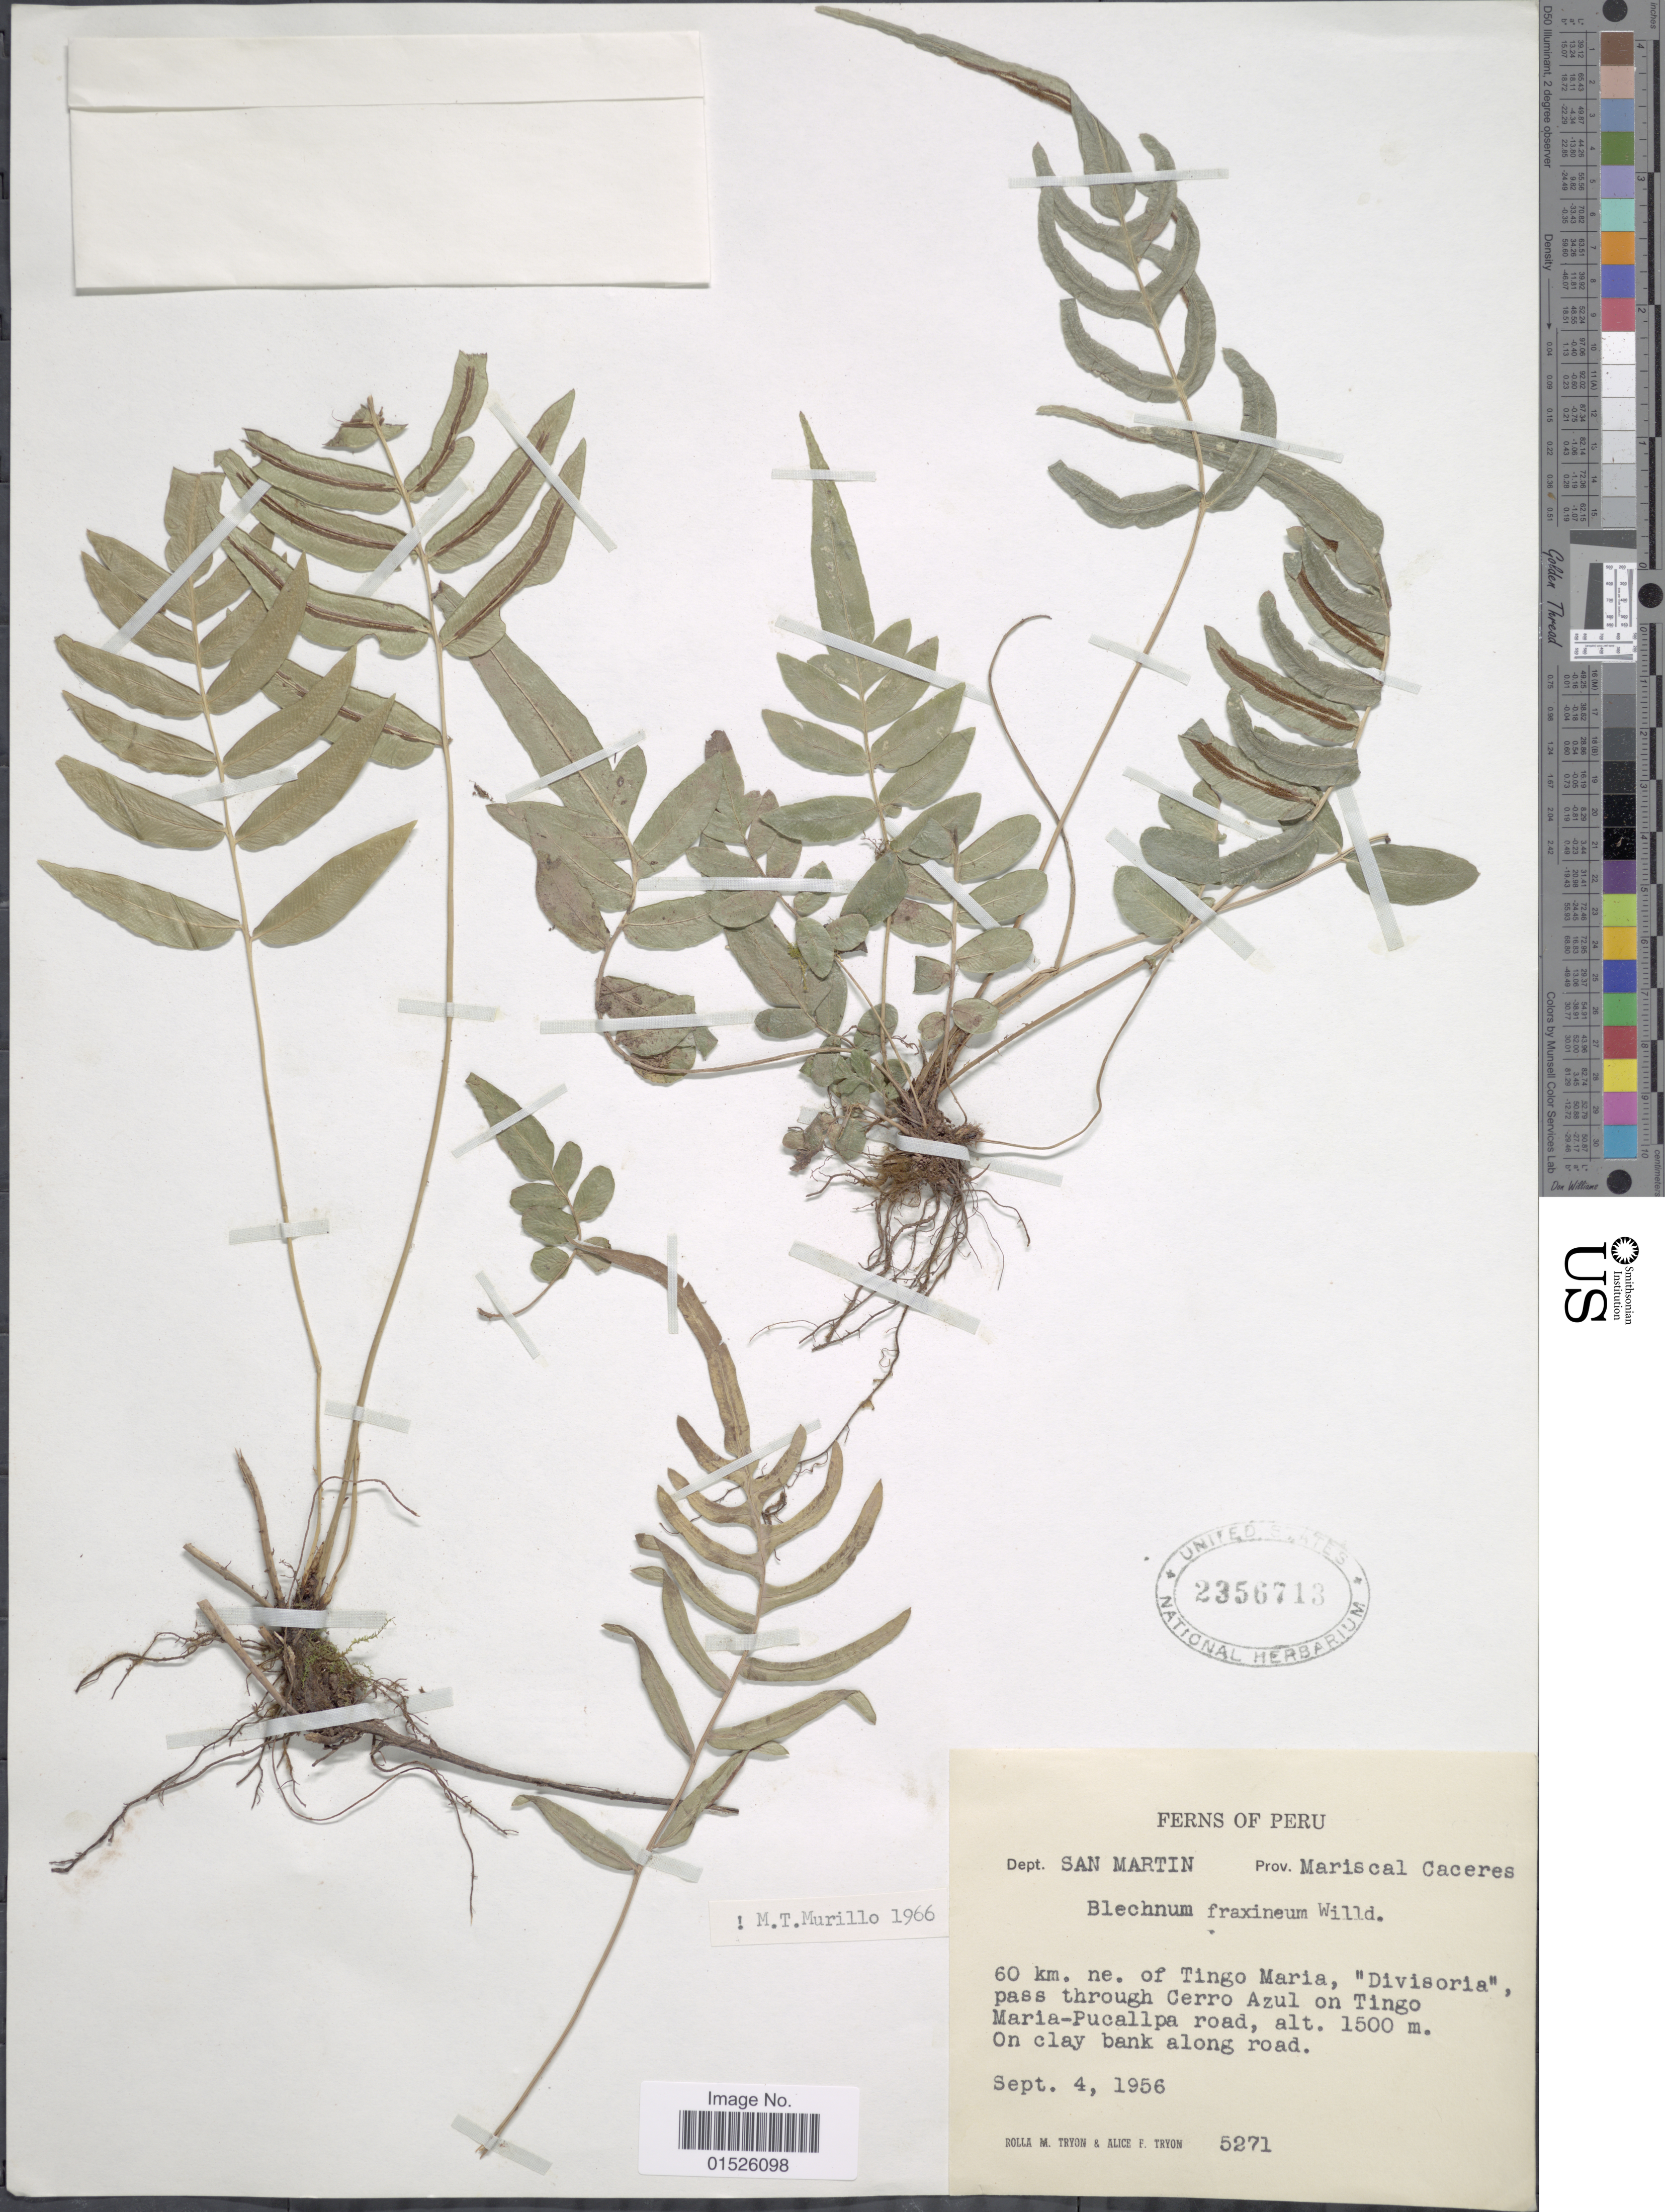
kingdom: Plantae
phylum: Tracheophyta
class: Polypodiopsida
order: Polypodiales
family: Blechnaceae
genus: Blechnum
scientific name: Blechnum gracile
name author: Kaulf.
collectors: R. M. Tryon & A. F. Tryon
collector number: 5271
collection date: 1956-09-04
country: Peru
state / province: San Martín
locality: Peru, Dept. San Martin, Prov. Mariscal Caceres, 60 km. ne, of Tingo Maria, "Divisoria", pass through Cerro Azul on Tingo Maria -Pucallpa road.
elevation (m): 1500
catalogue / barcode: US 2356713